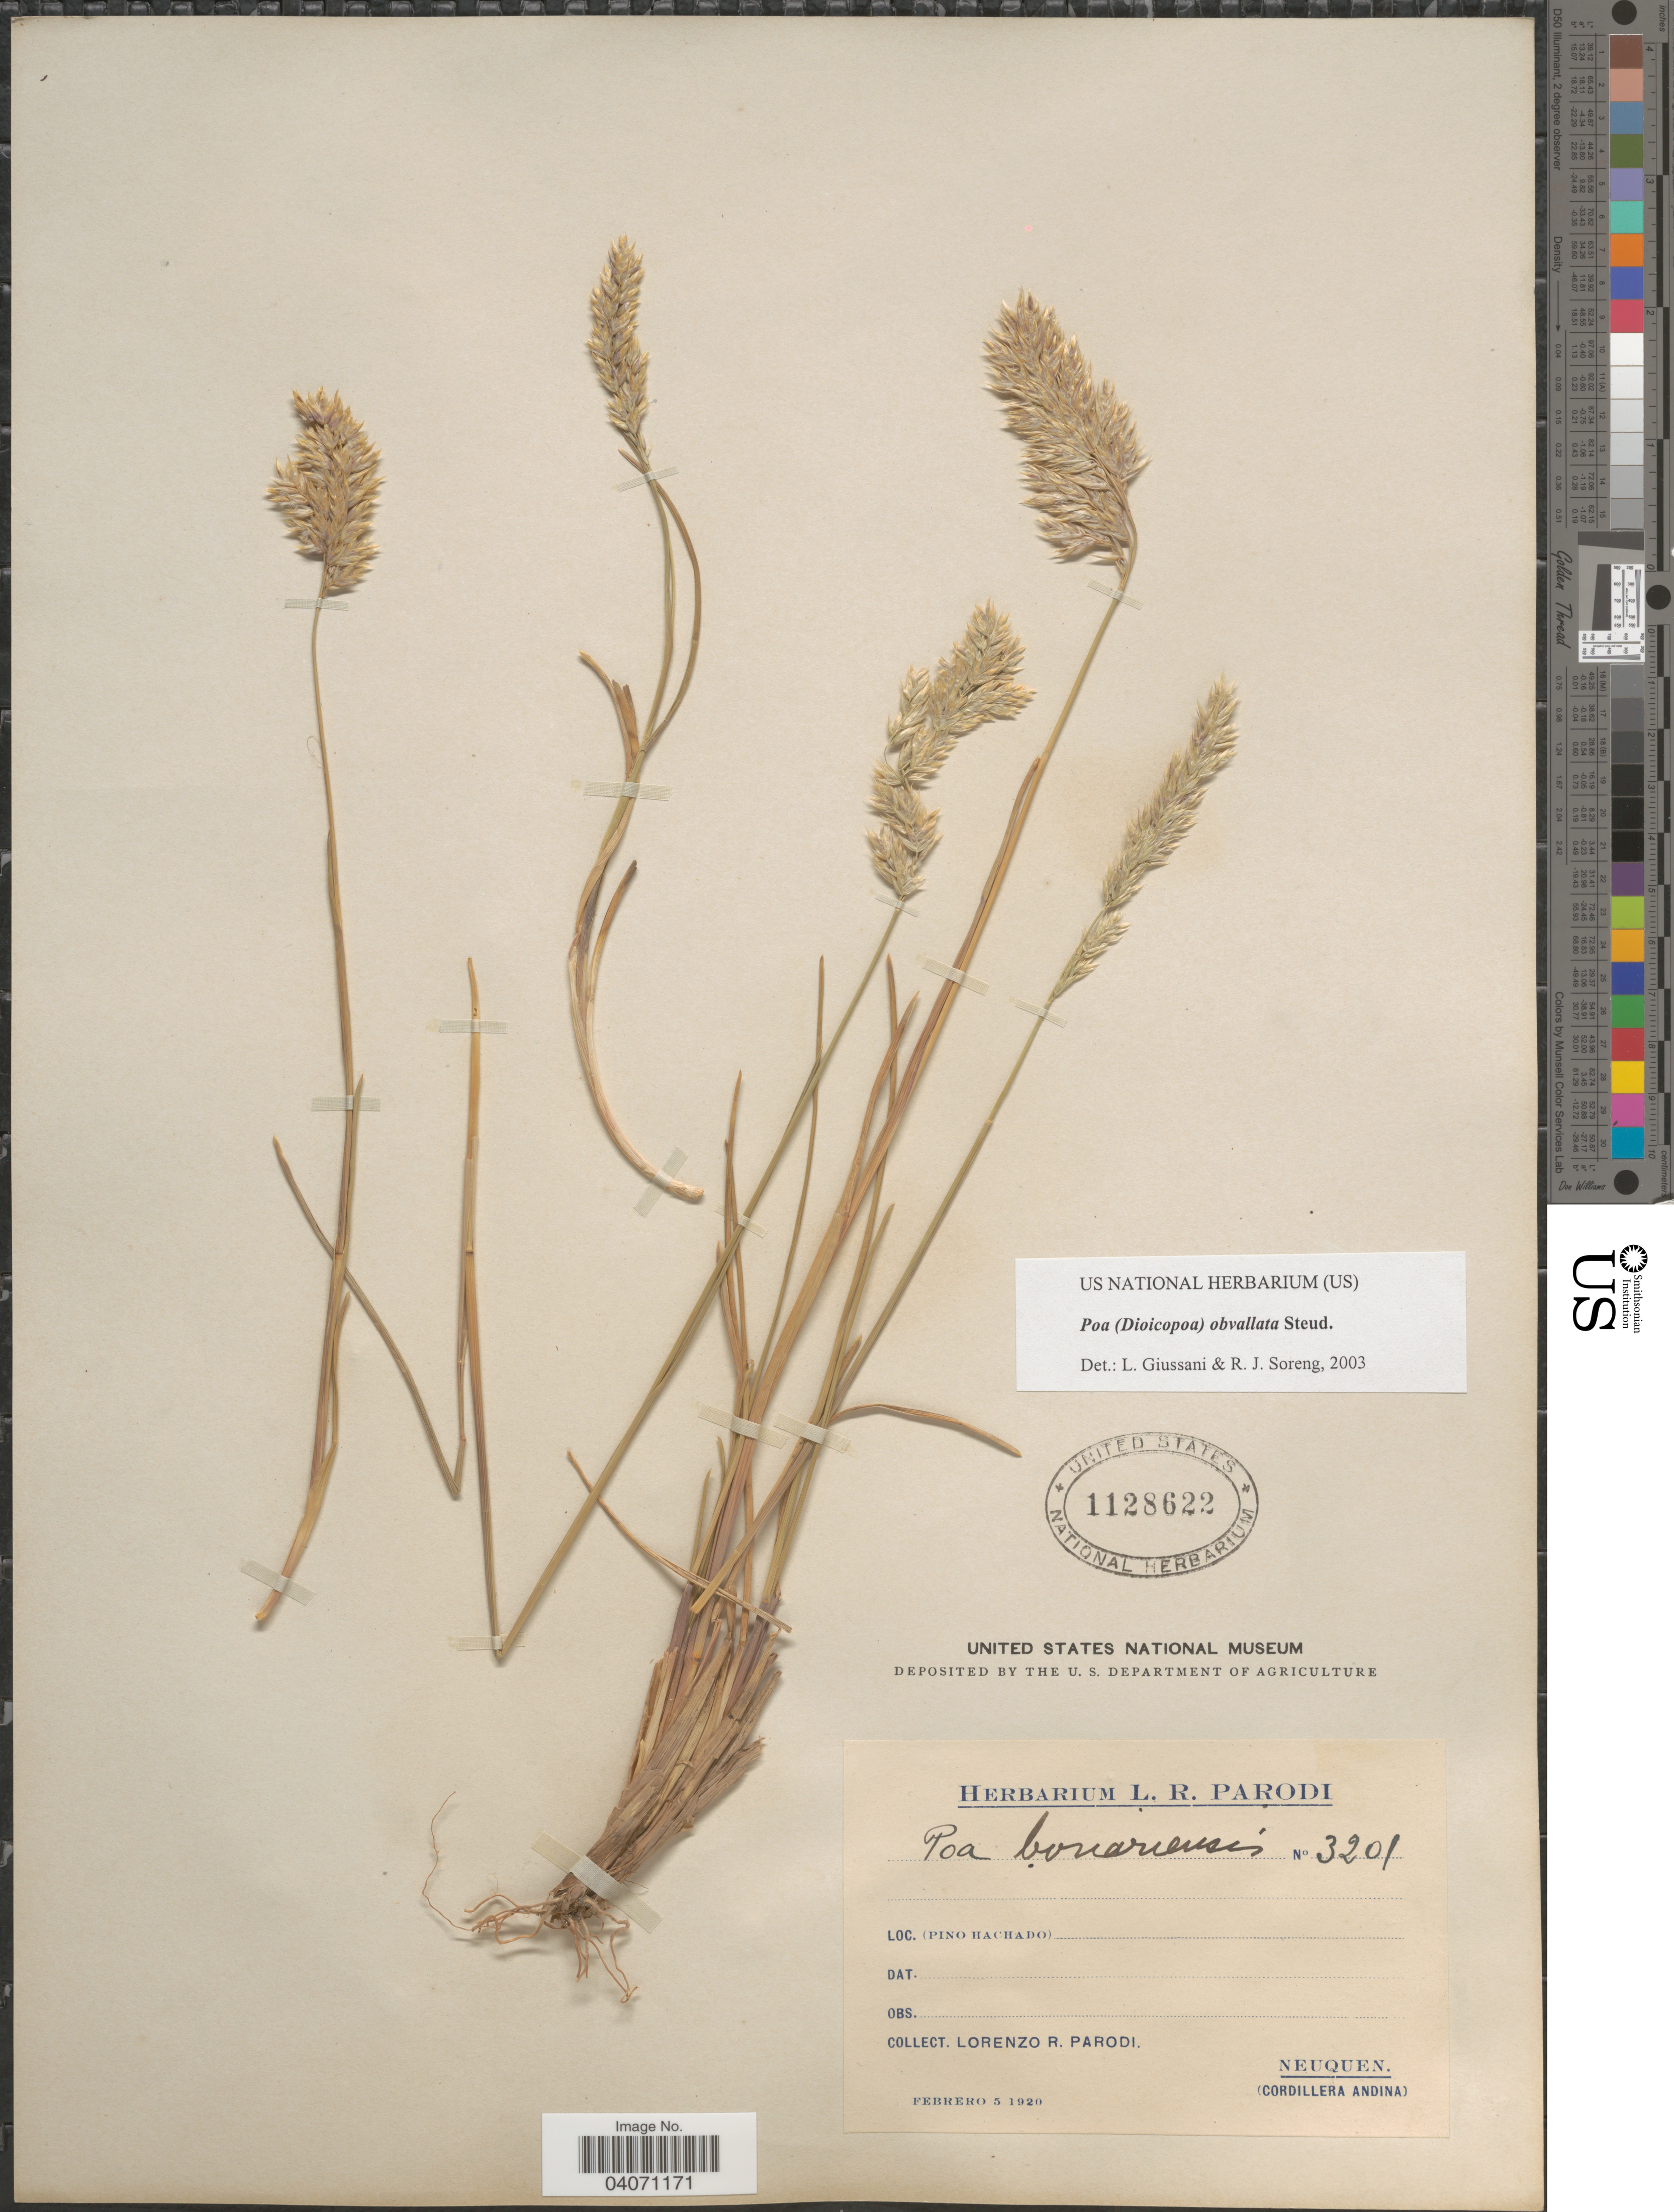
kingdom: Plantae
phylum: Tracheophyta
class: Liliopsida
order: Poales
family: Poaceae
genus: Poa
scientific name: Poa obvallata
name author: Steud.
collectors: L. R. Parodi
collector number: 3201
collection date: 1920-02-05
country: Argentina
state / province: Neuquen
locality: Pino Hachado. Cordillera Andina.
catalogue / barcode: US 1128622